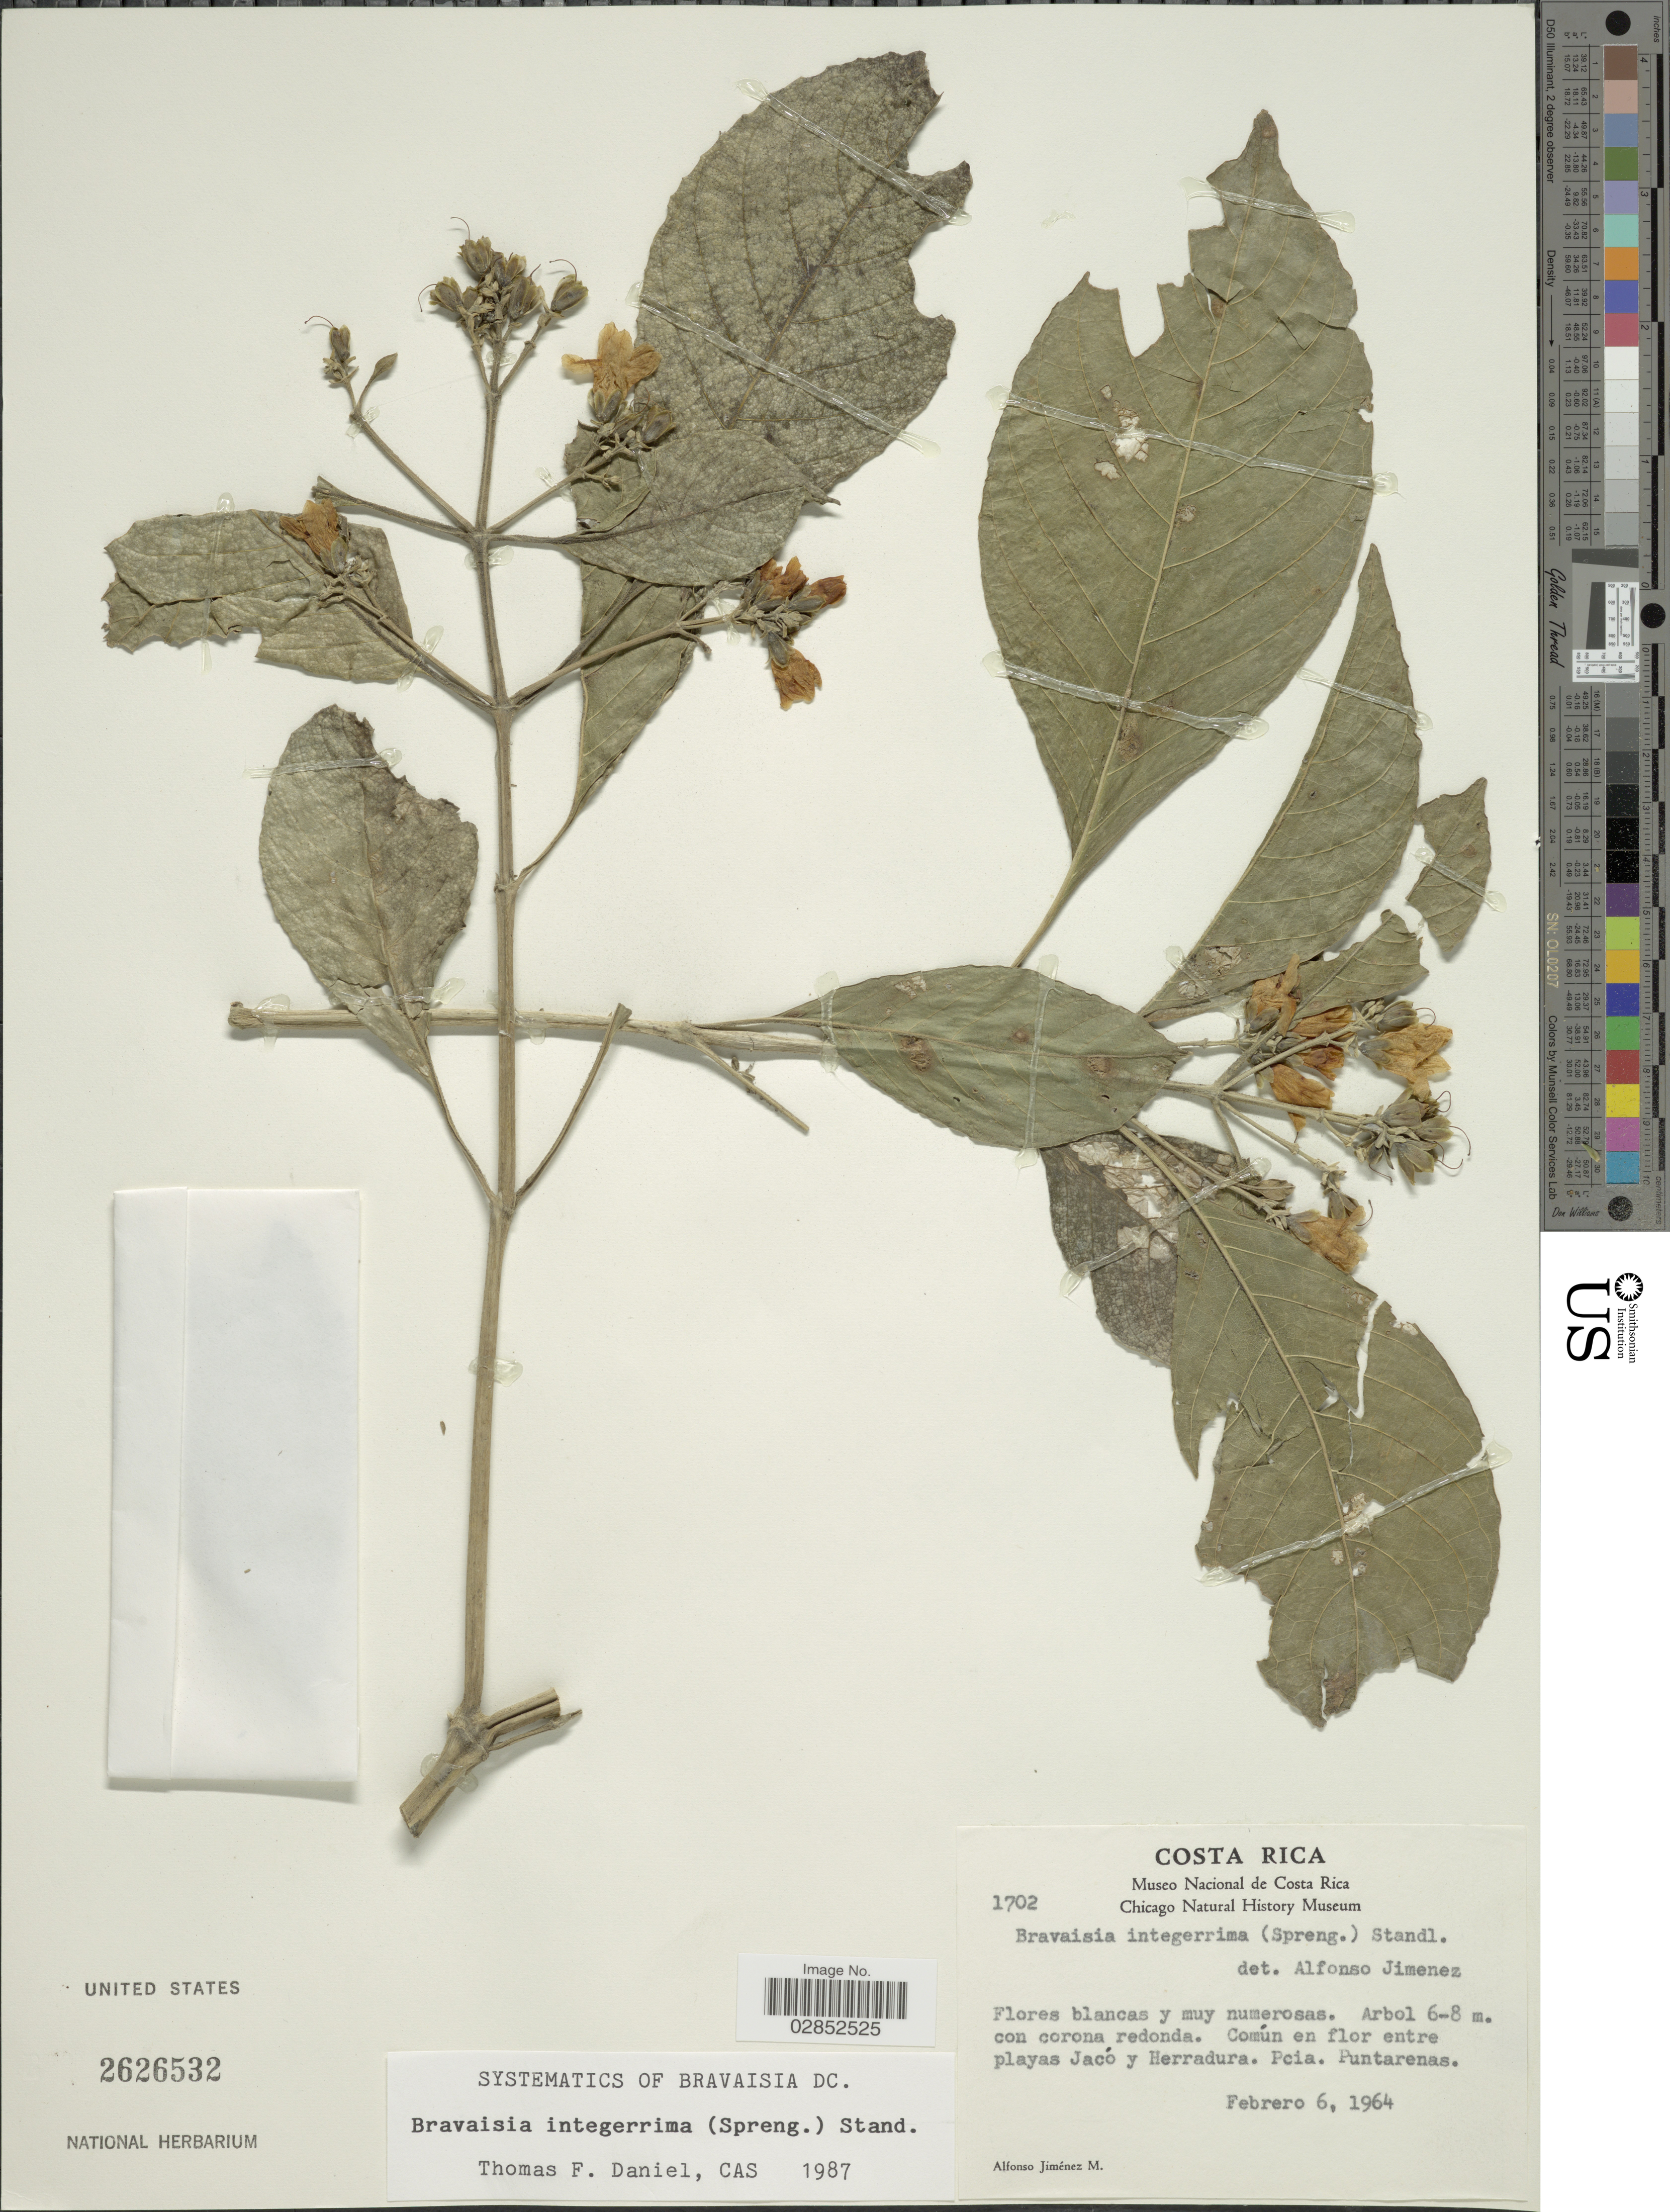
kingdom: Plantae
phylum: Tracheophyta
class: Magnoliopsida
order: Lamiales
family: Acanthaceae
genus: Bravaisia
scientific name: Bravaisia integerrima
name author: (Spreng.) Standl.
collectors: A. Jimenez M.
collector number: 1702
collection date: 1964-02-06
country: Costa Rica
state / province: Puntarenas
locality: Común en flor entre playas Jacó y Herradura. Pcia. Puntarenas.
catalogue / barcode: US 2626532